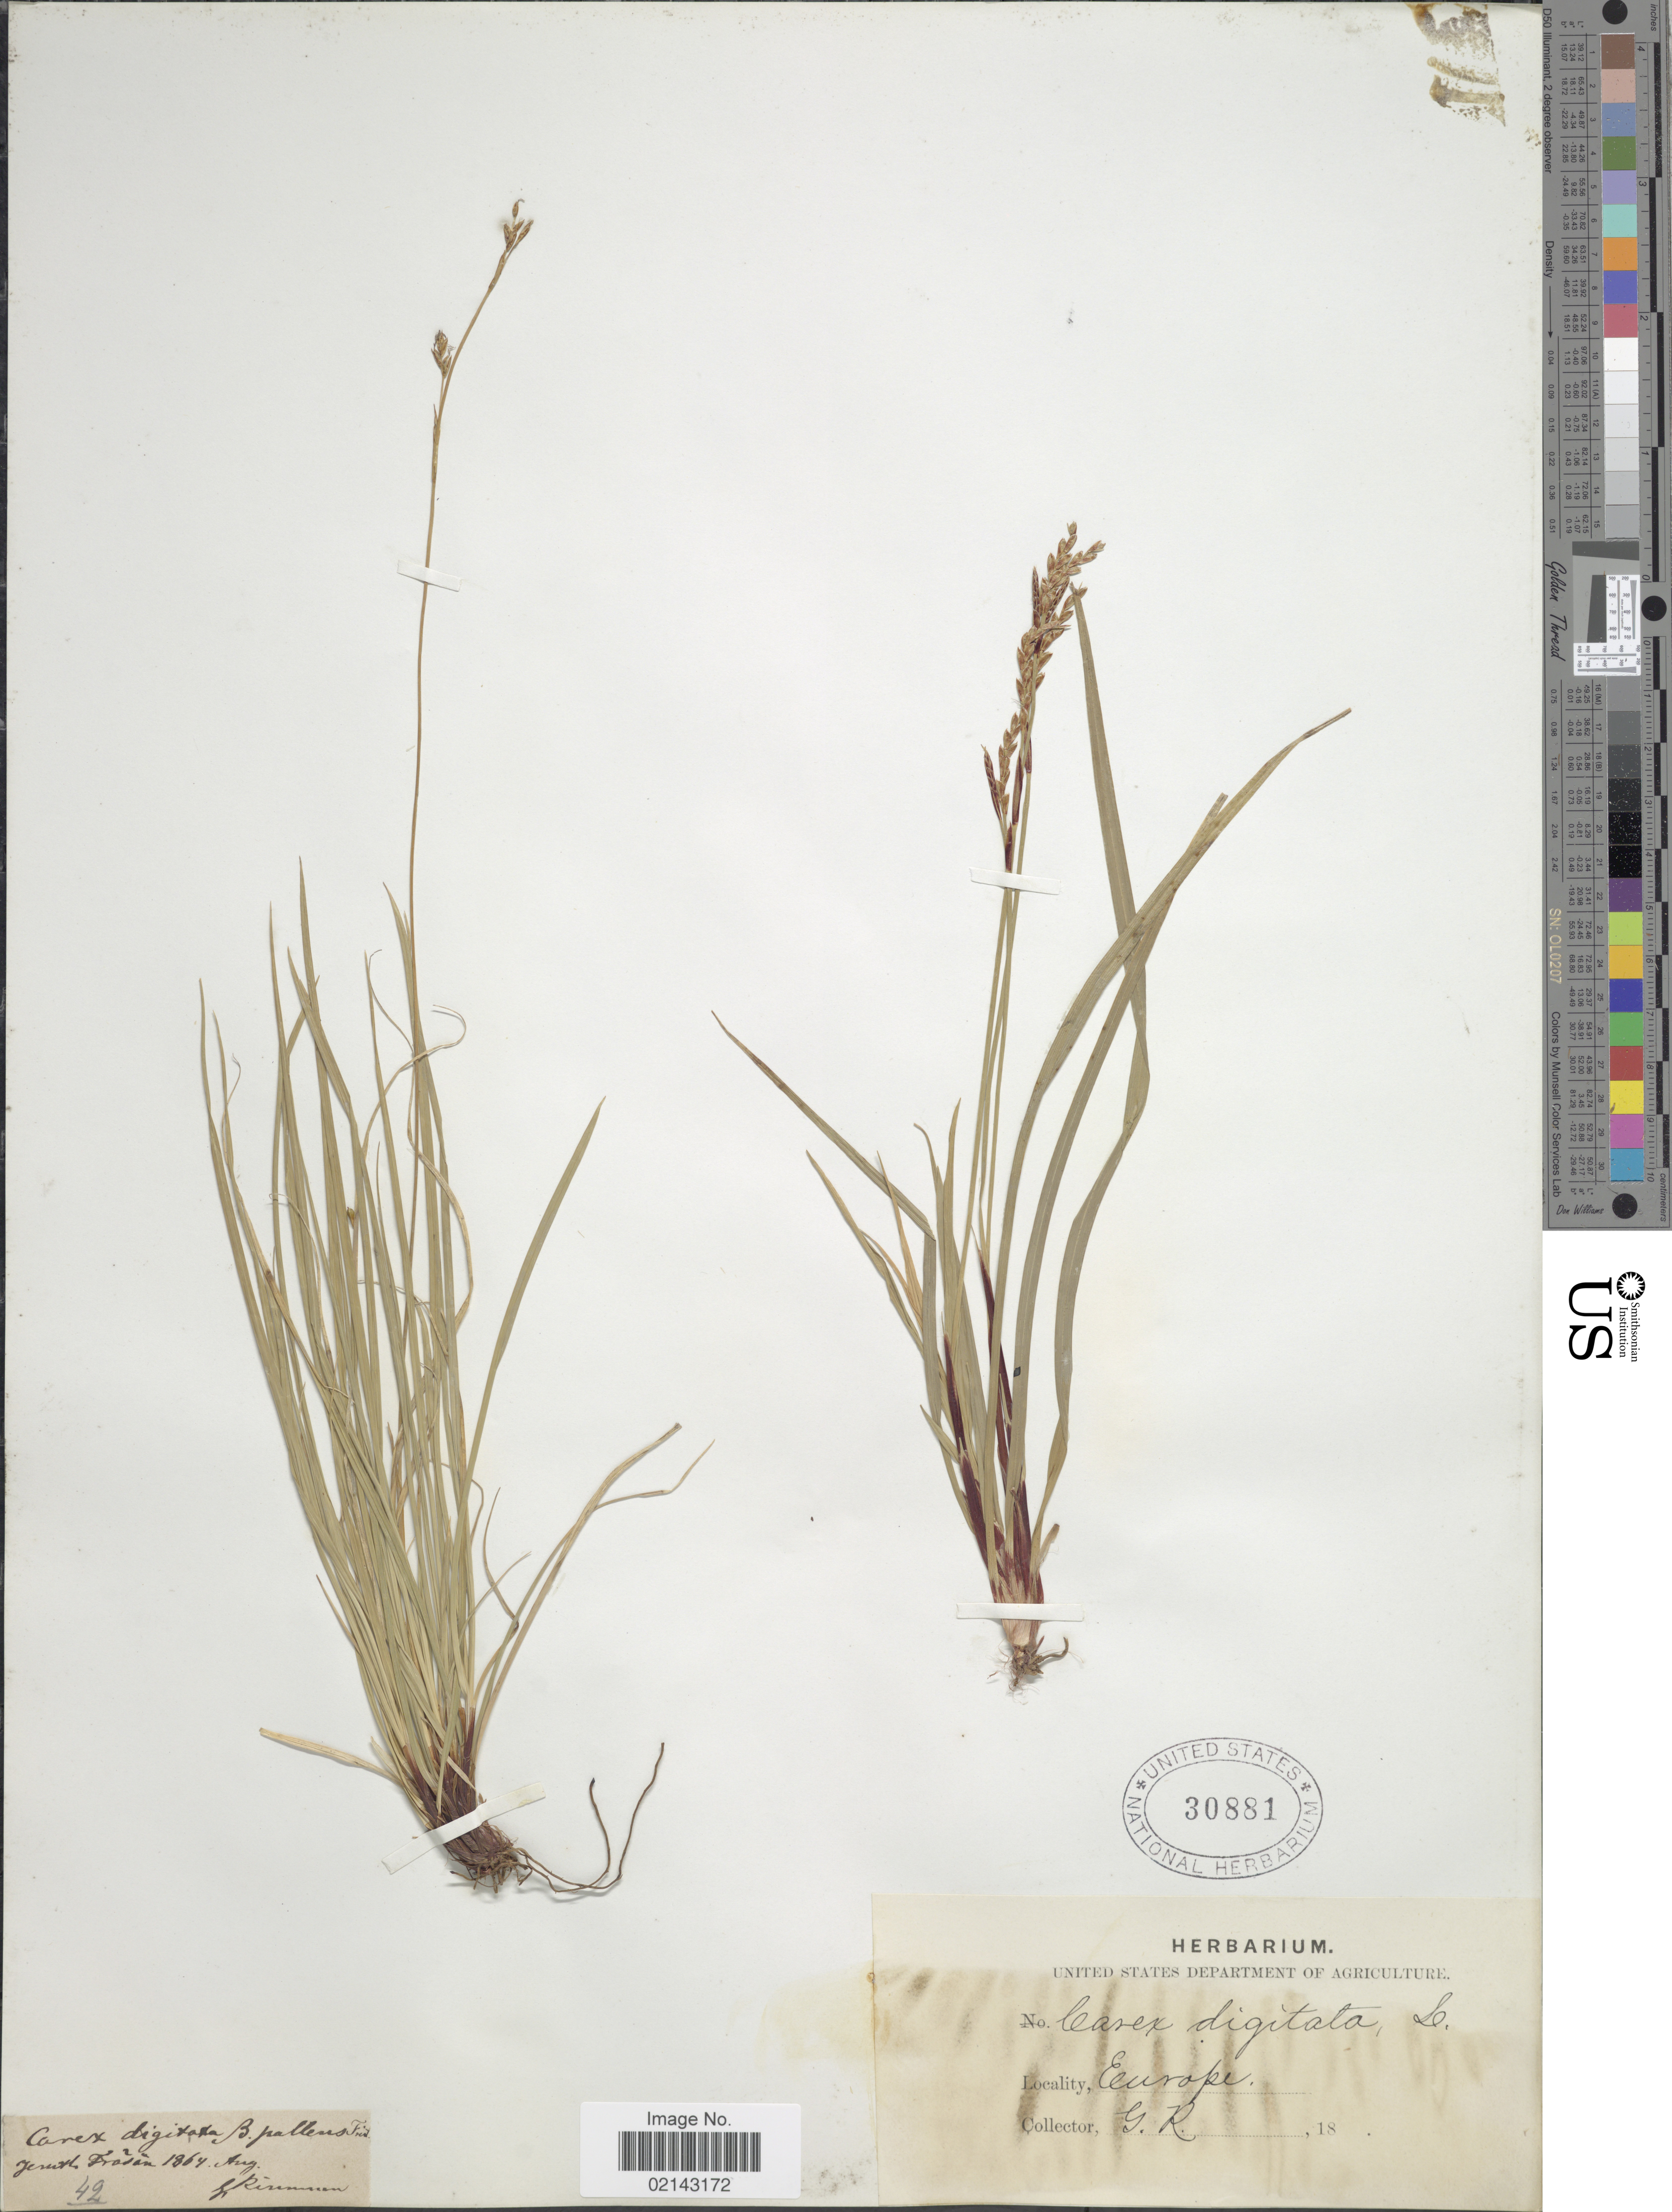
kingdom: Plantae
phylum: Tracheophyta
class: Liliopsida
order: Poales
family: Cyperaceae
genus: Carex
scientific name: Carex digitata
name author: L.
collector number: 42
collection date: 1864-08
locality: Jemtl. Frasen [interpreted]. Europe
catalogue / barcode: US 30881